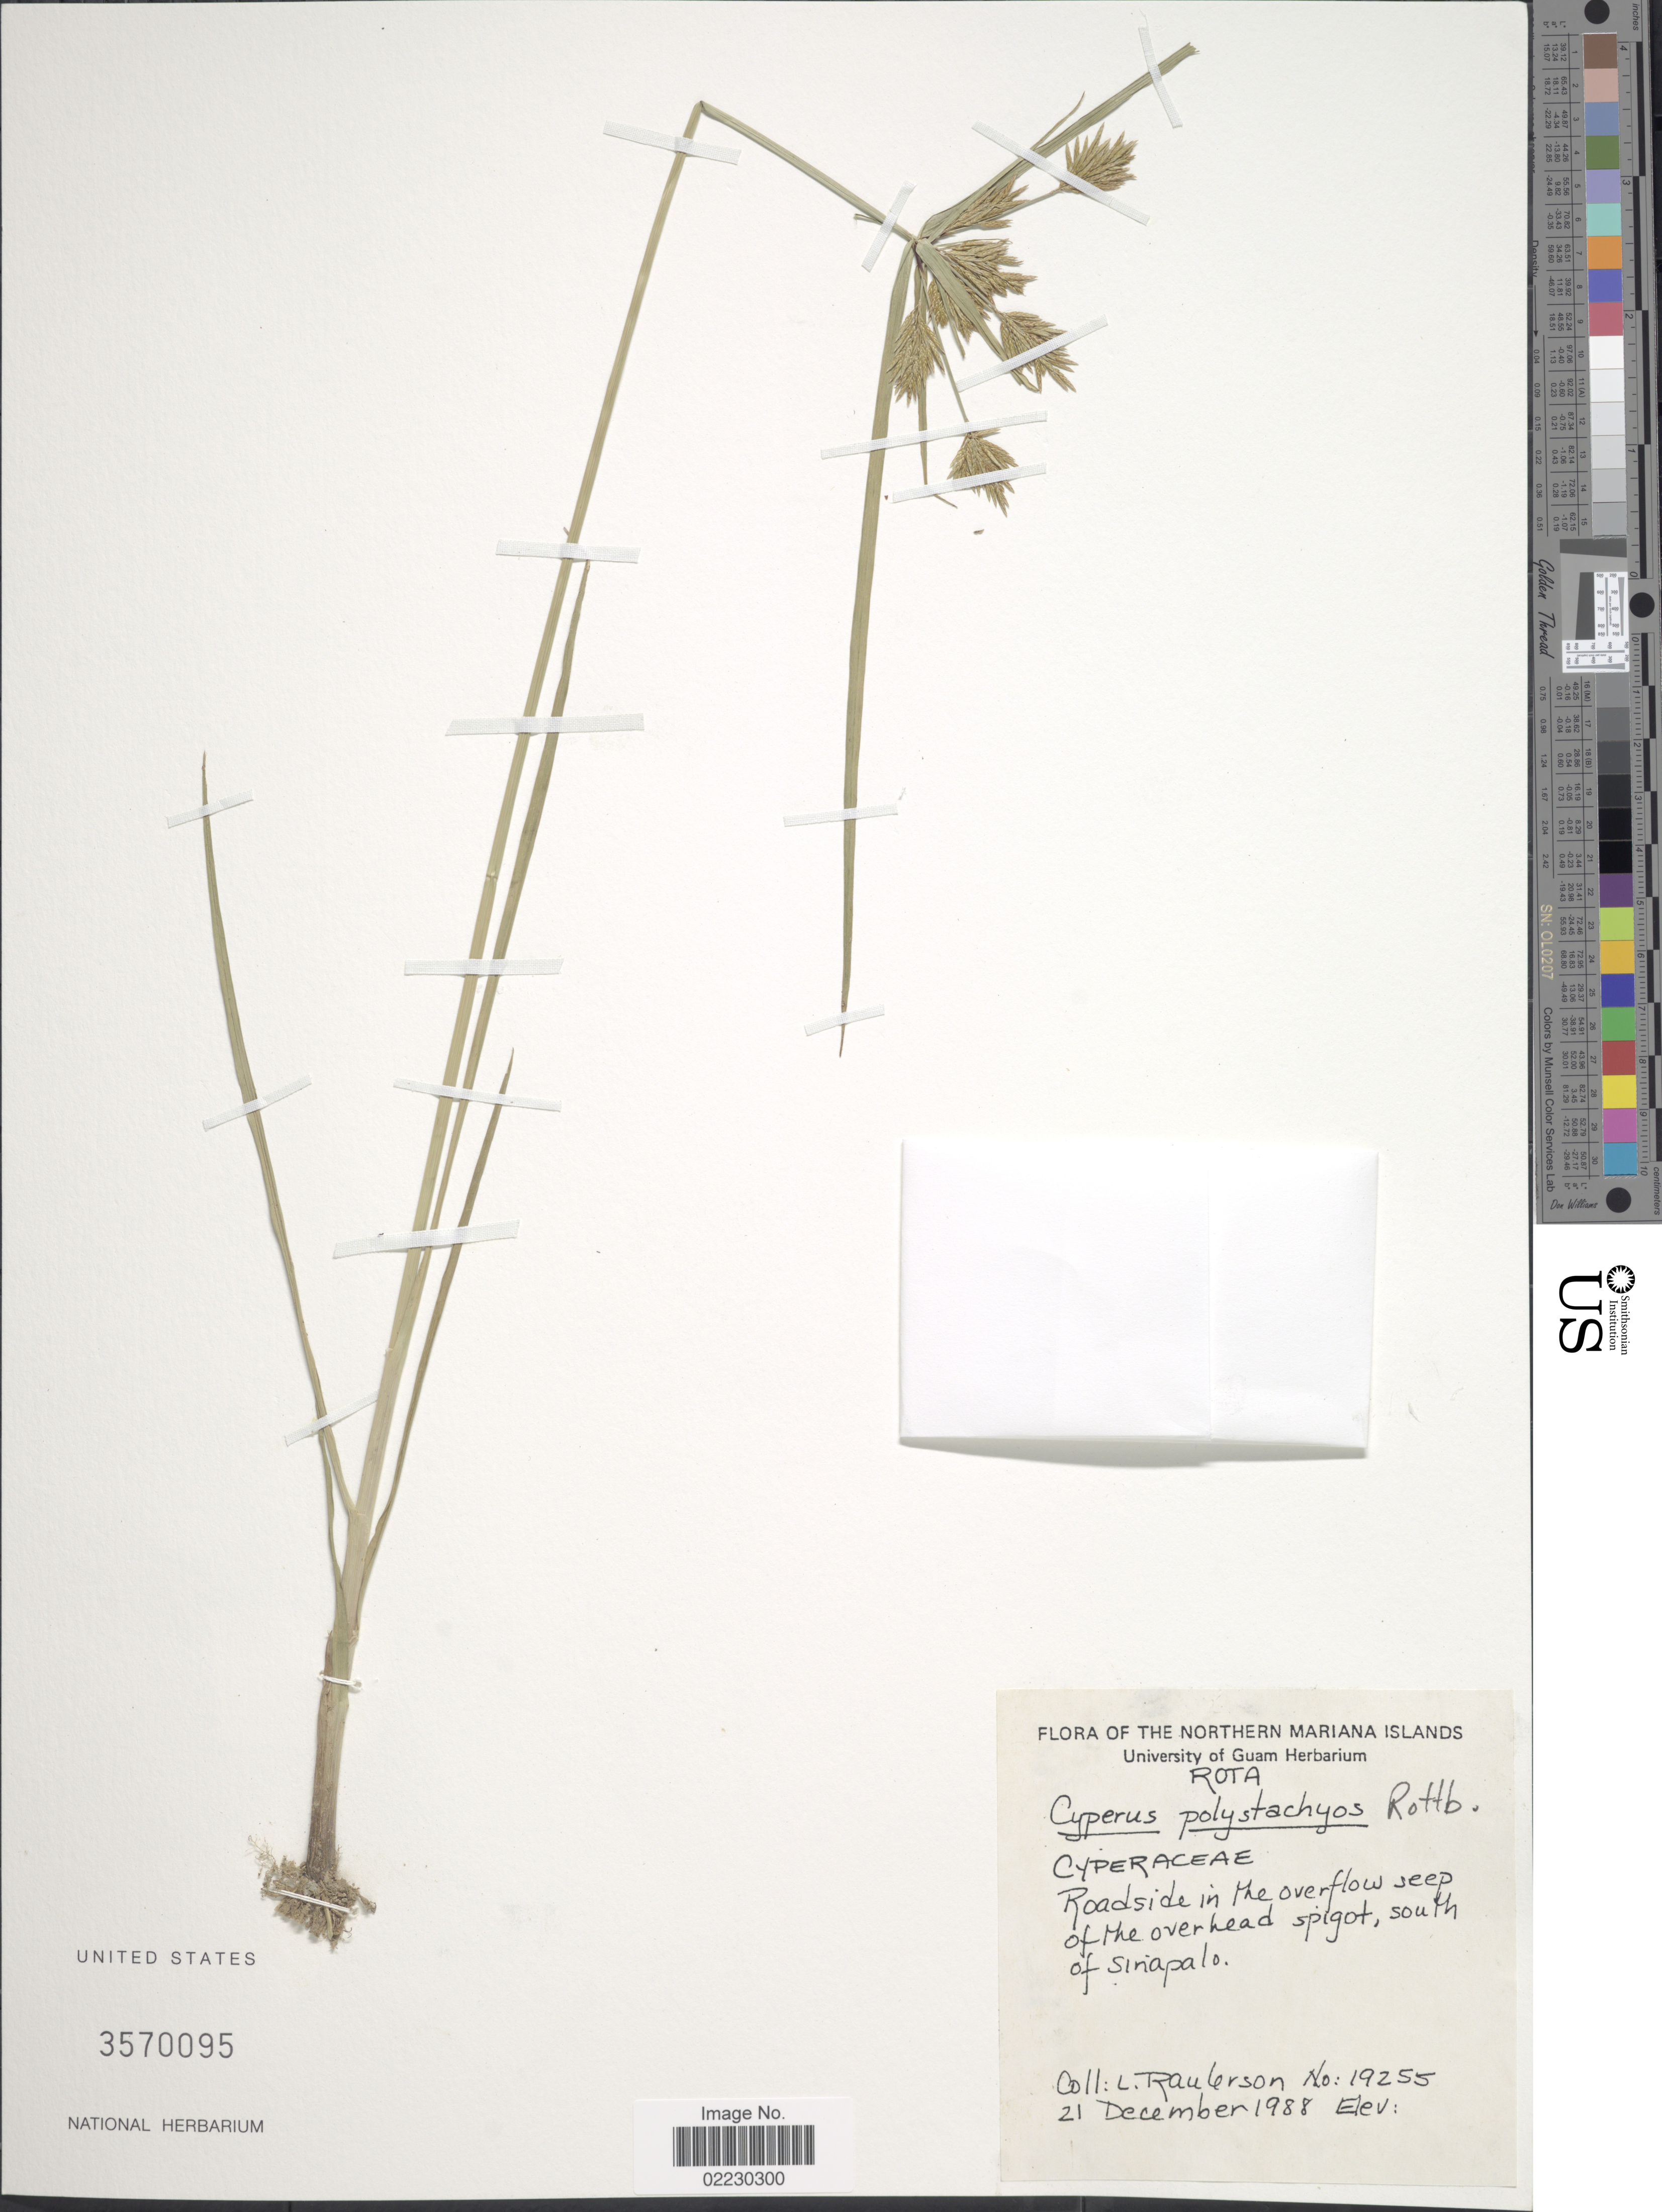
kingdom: Plantae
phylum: Tracheophyta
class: Liliopsida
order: Poales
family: Cyperaceae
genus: Cyperus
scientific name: Cyperus polystachyos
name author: Rottb.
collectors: L. Raulerson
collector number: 19255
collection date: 1988-12-21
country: Northern Mariana Islands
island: Rota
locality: Rota, roadside in the overflow seep of the overhead spigot, south of Sinapalo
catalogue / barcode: US 3570095